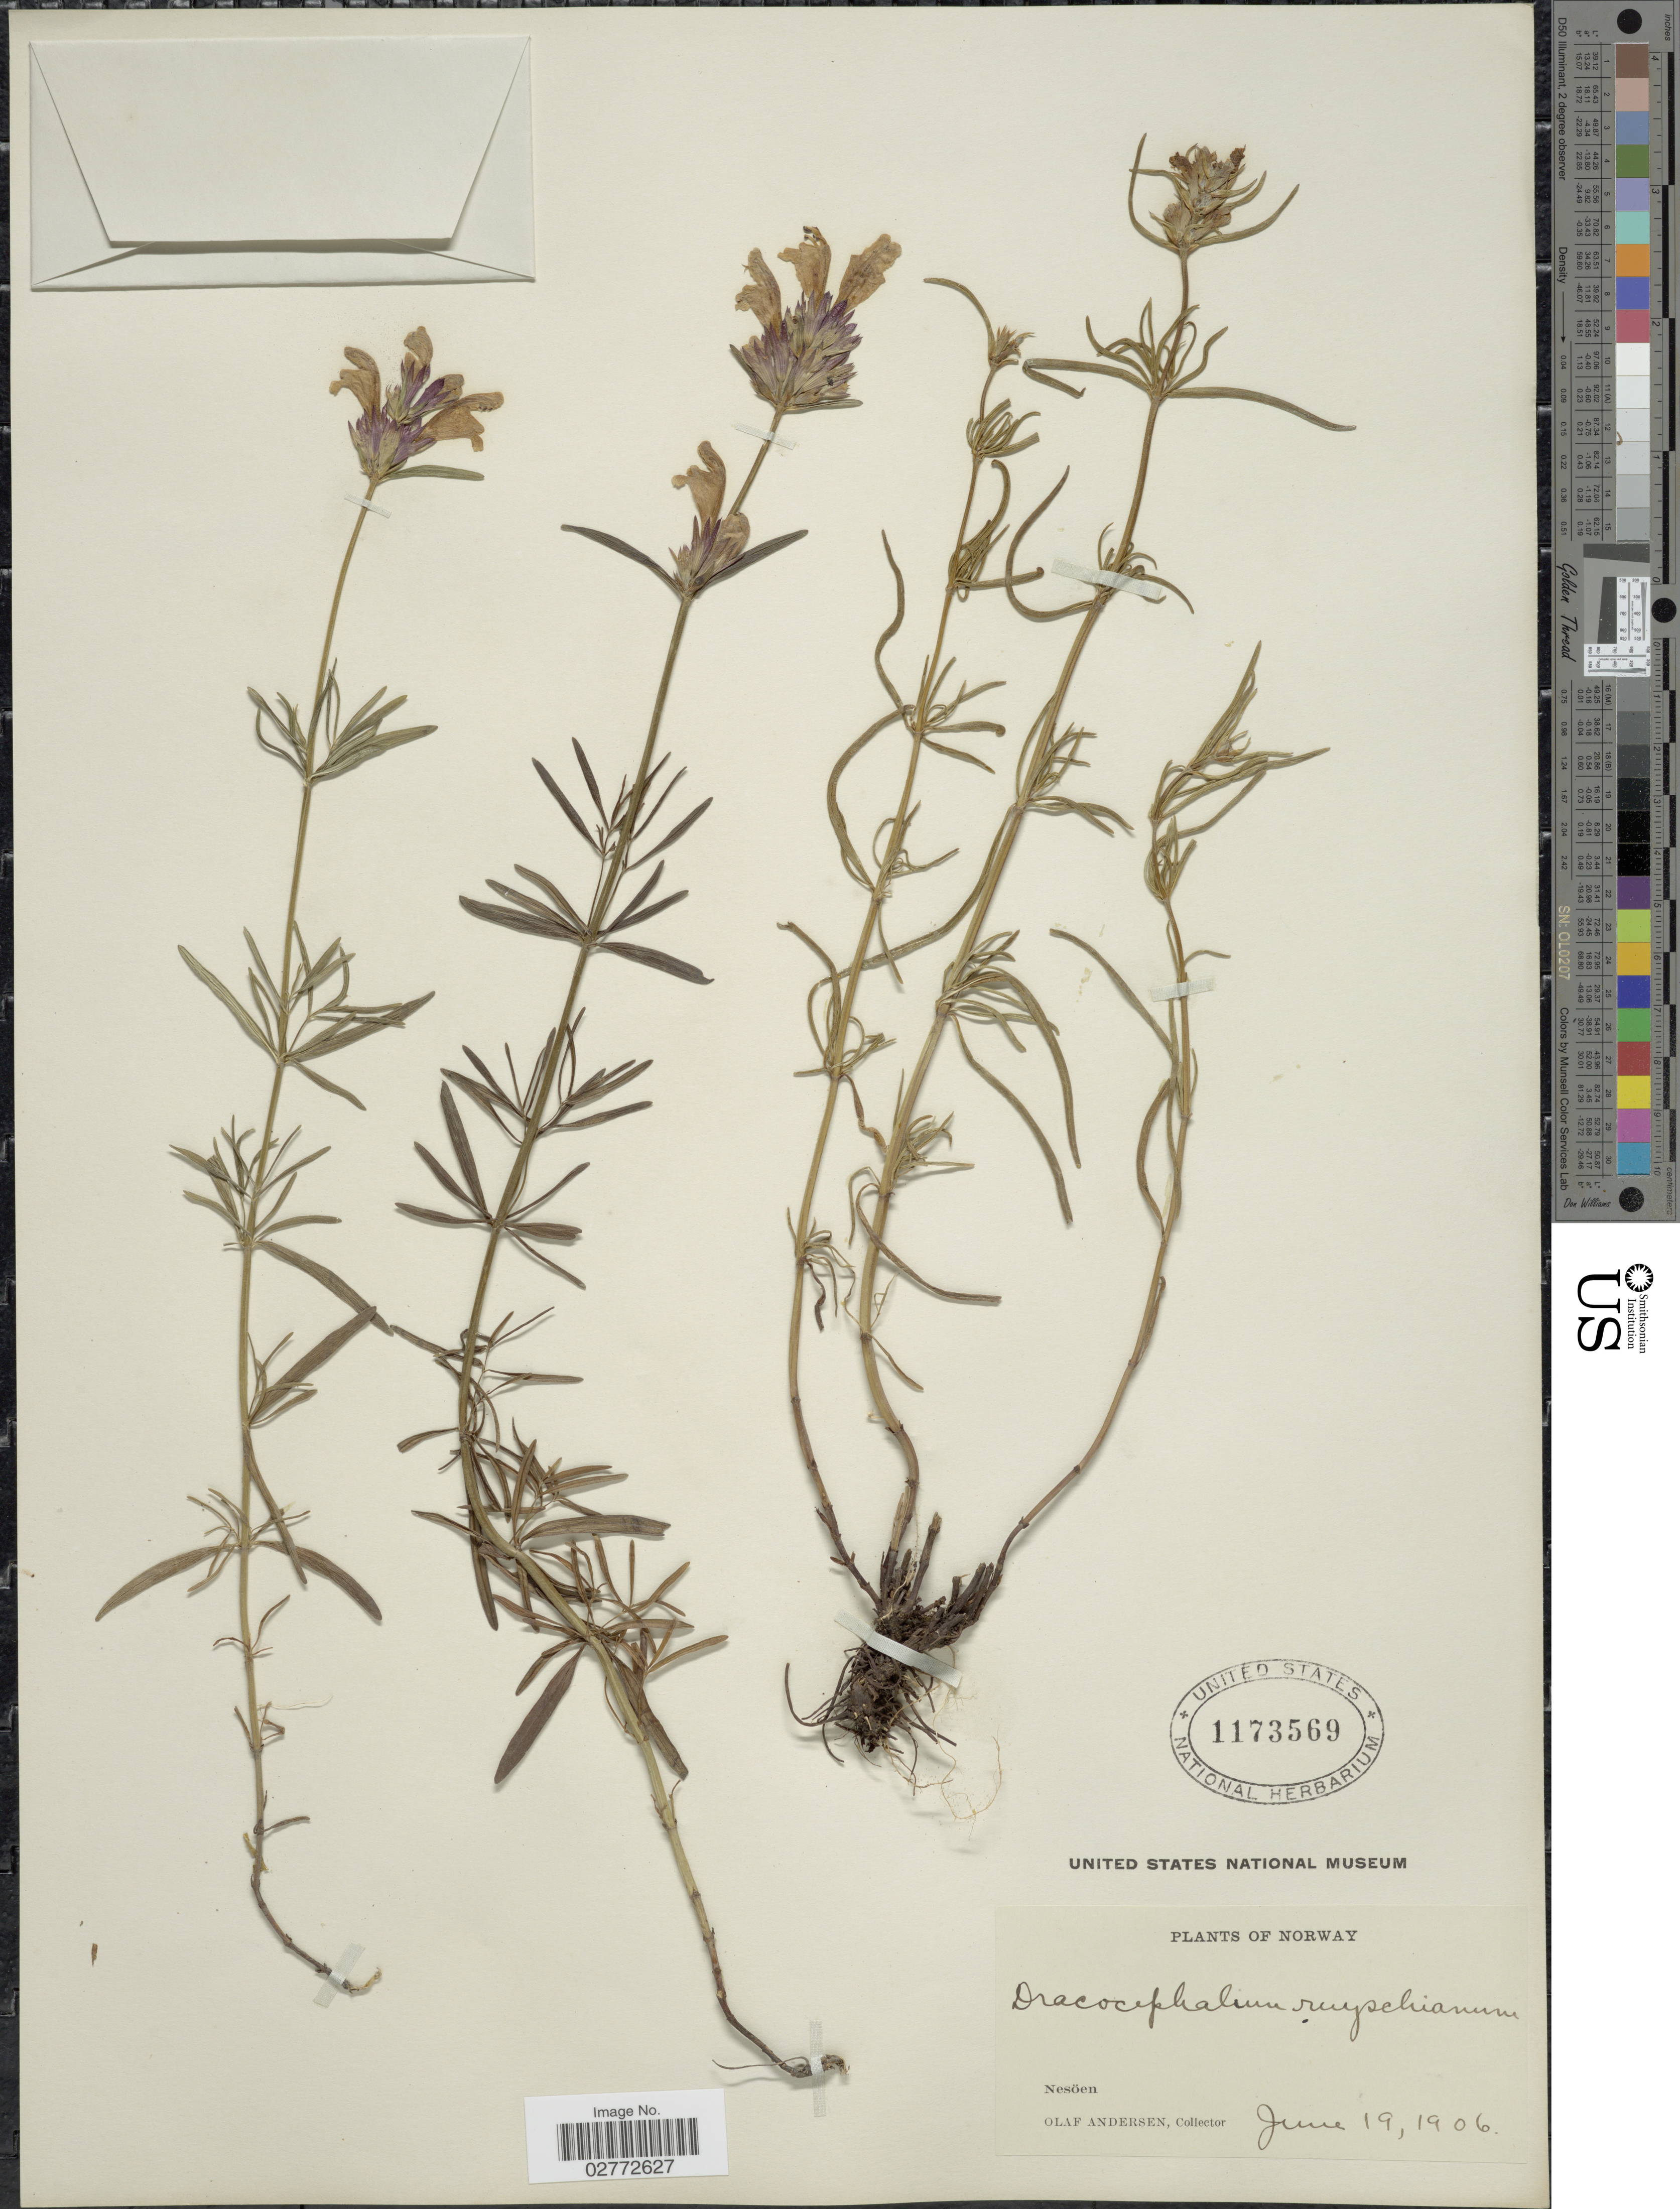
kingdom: Plantae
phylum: Tracheophyta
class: Magnoliopsida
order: Lamiales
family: Lamiaceae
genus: Dracocephalum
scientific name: Dracocephalum ruyschiana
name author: L.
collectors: O. Andersen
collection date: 1906-06-19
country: Norway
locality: Nesöen.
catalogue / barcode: US 1173569